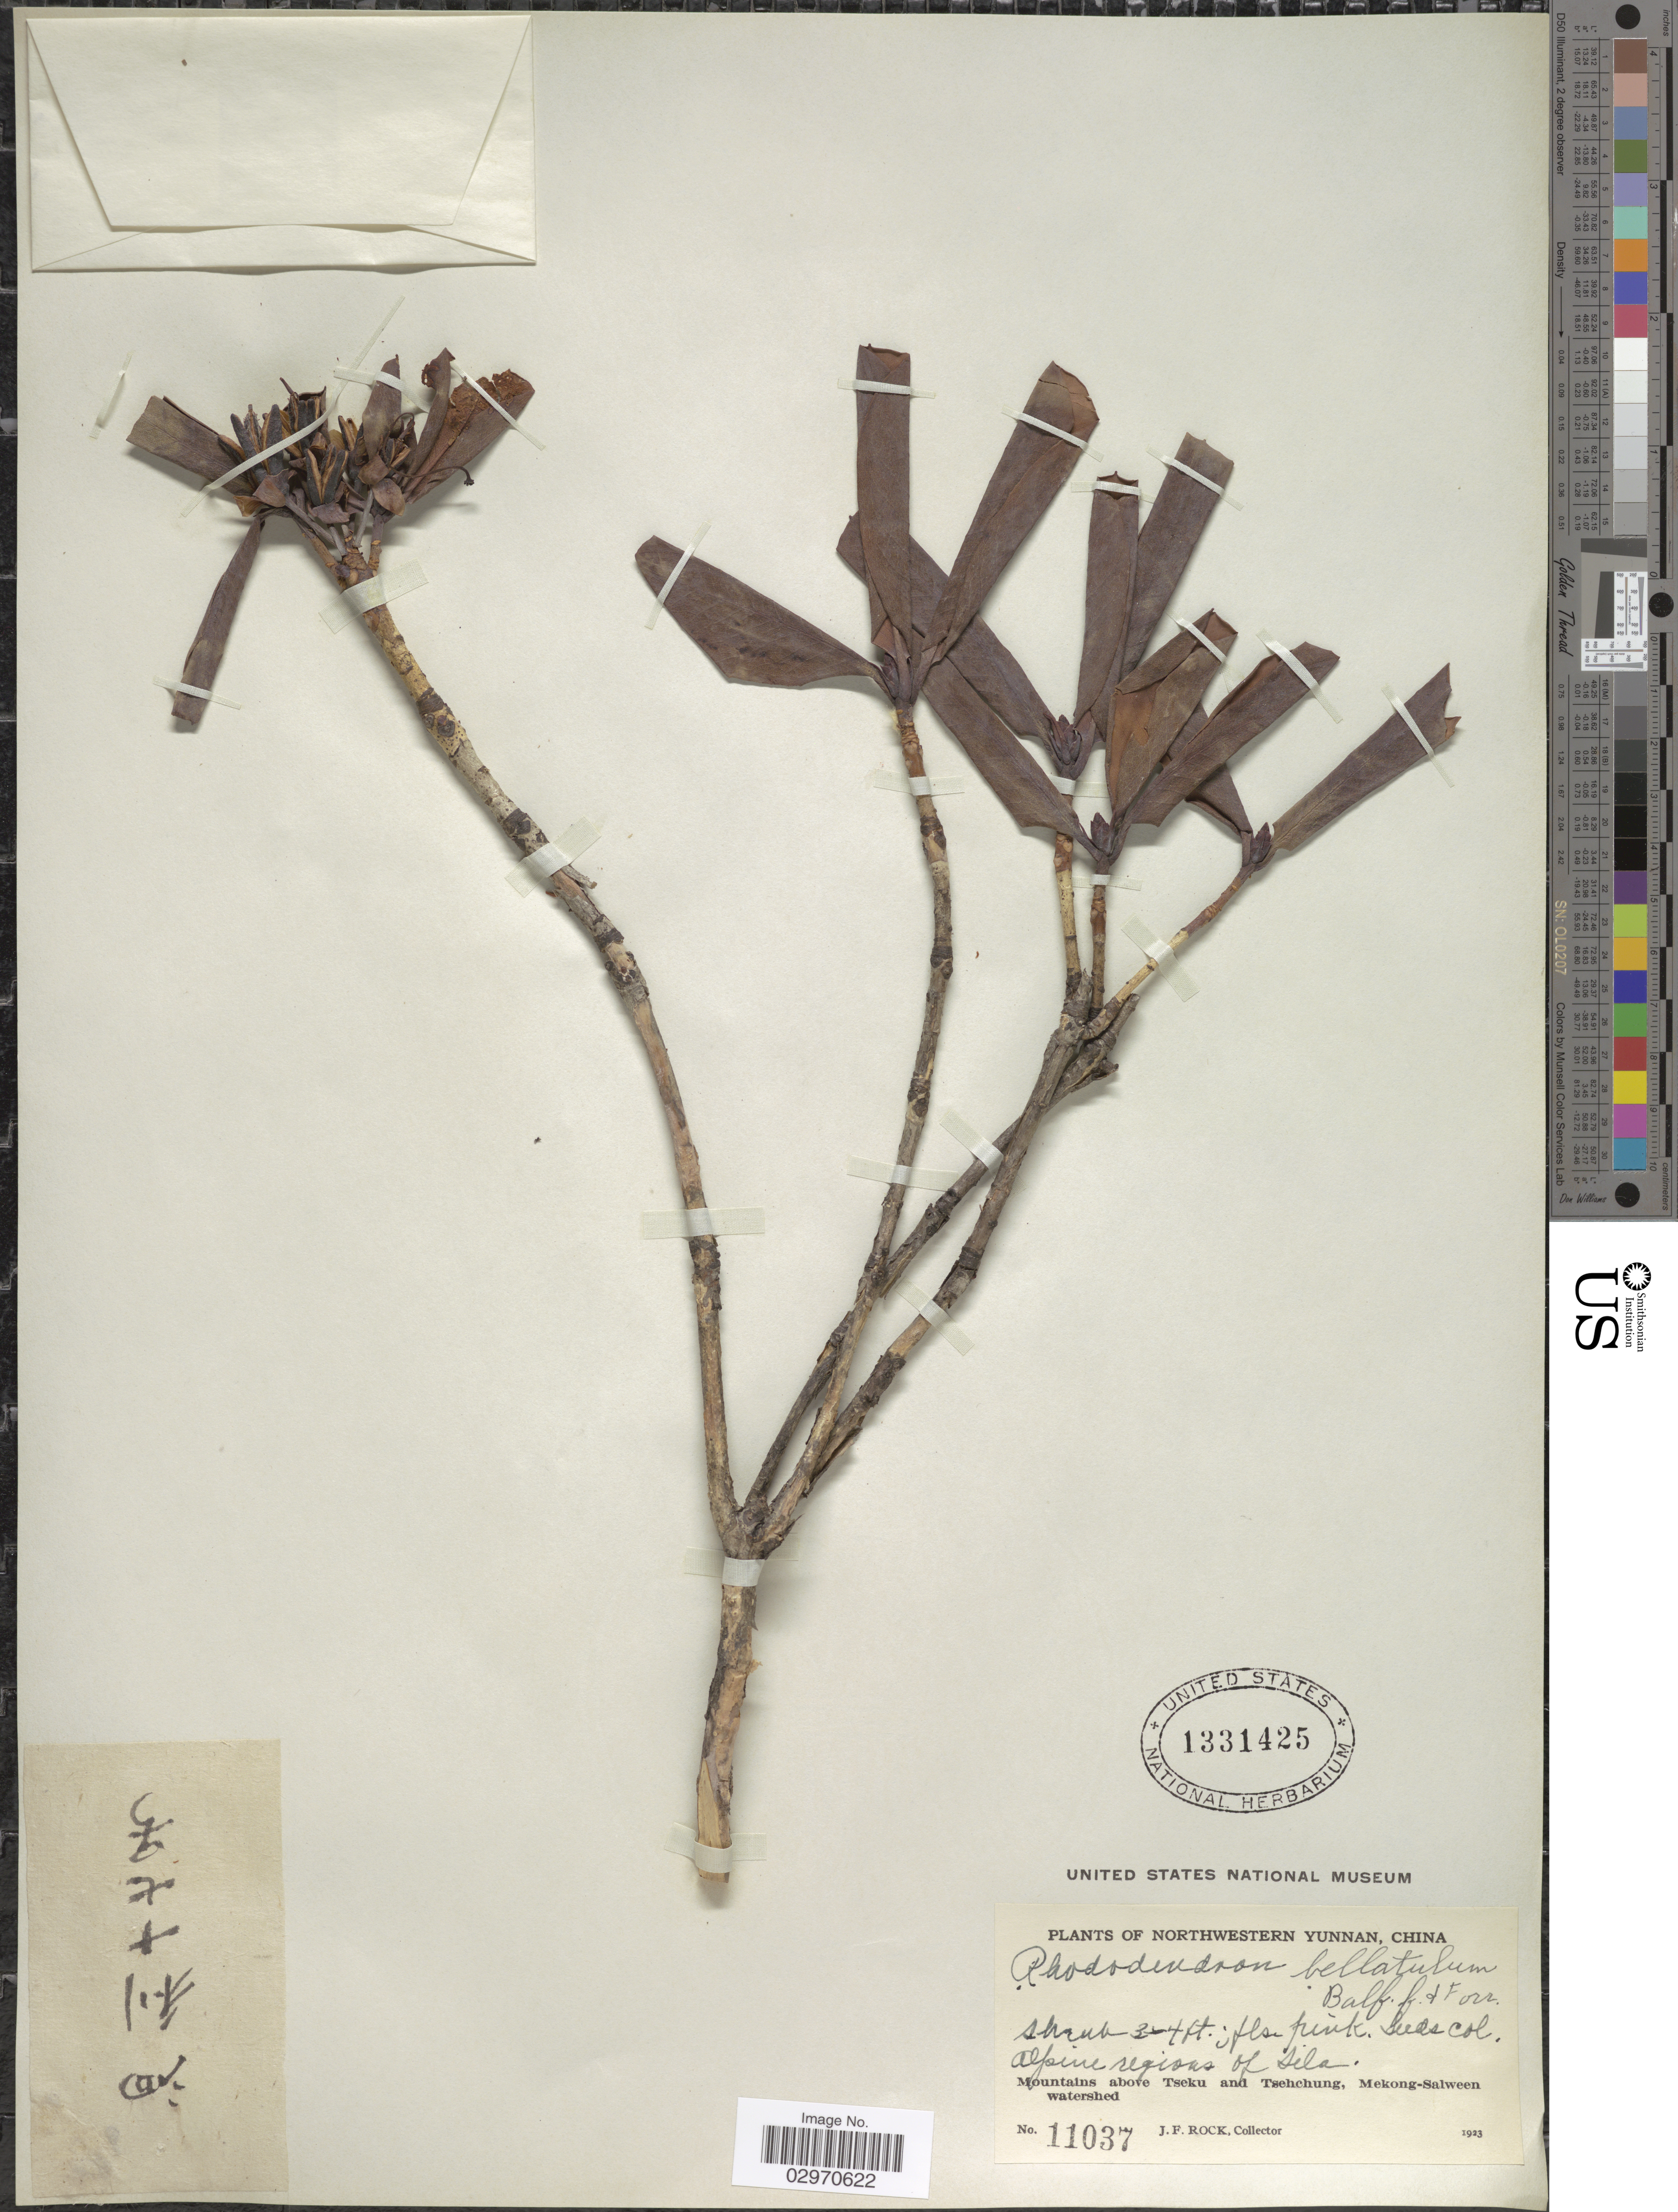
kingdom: Plantae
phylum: Tracheophyta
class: Magnoliopsida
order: Ericales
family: Ericaceae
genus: Rhododendron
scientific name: Rhododendron eclecteum var. bellatulum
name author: Tagg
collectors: J. Rock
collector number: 11037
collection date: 1923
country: China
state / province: Yunnan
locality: Northwestern Yunnan. Alpine regions of Sila. Mountains above Tseku and Tsehchung, Mekong-Salween watershed.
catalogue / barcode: US 1331425